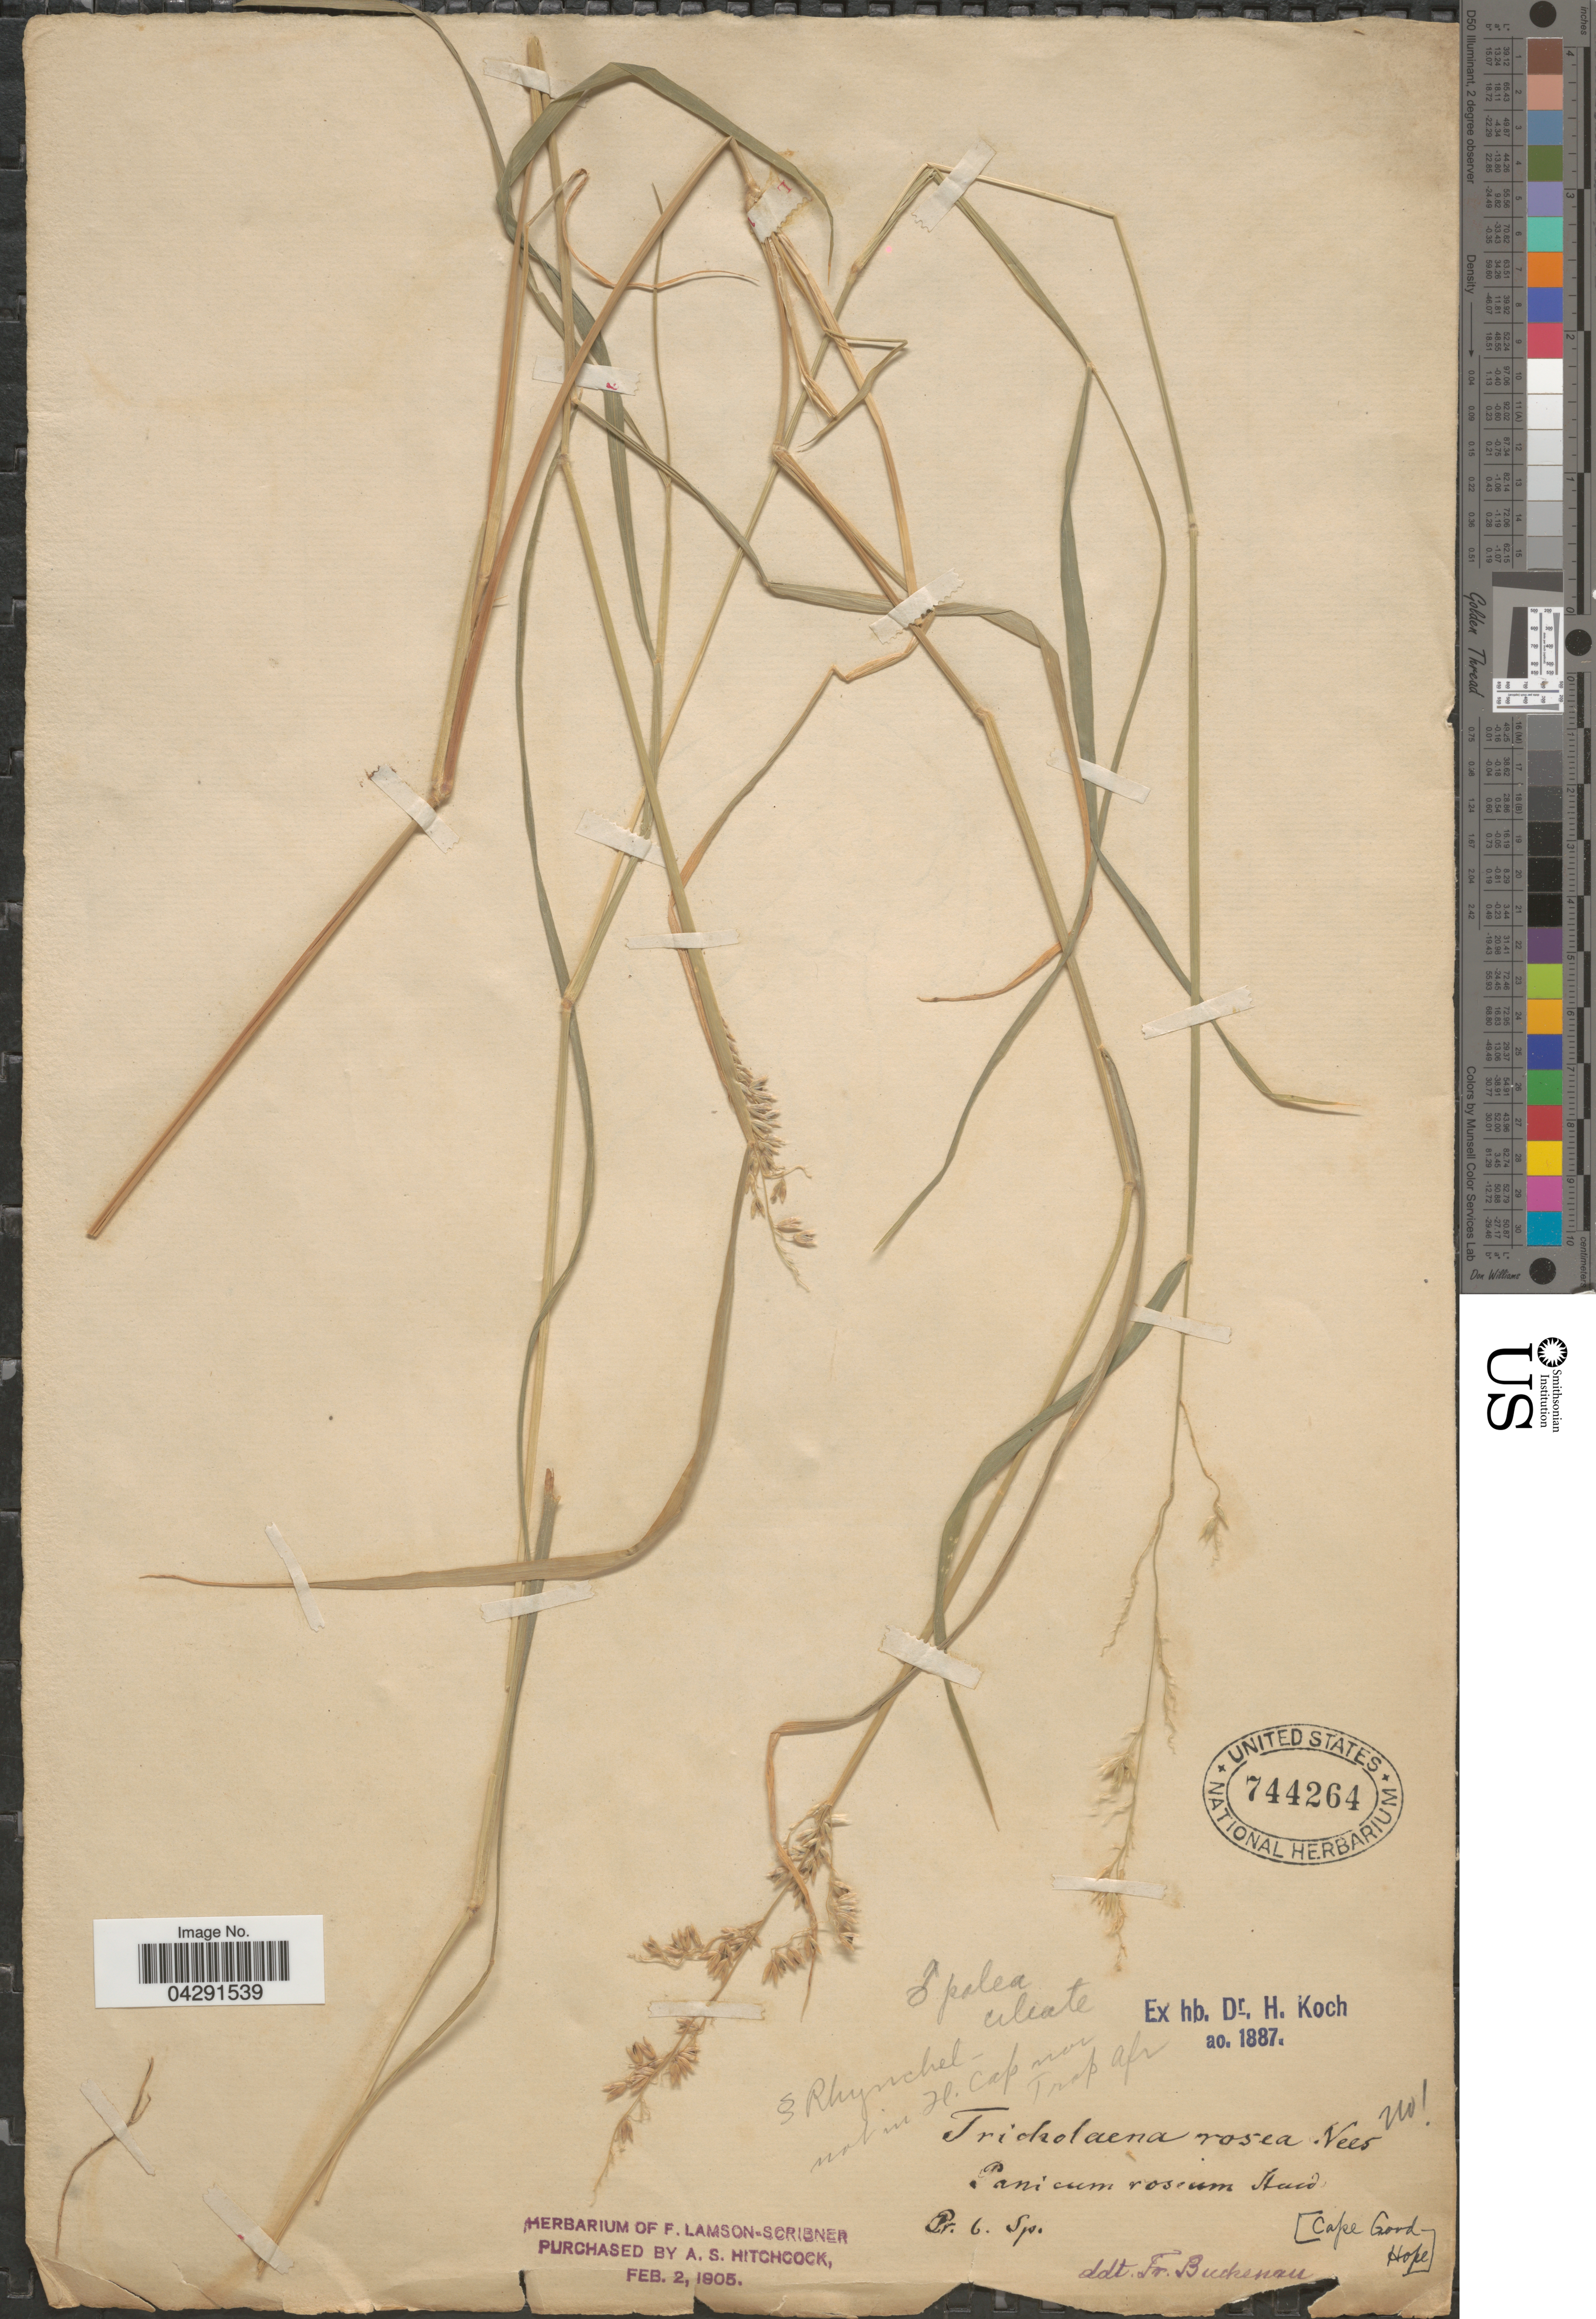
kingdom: Plantae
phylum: Tracheophyta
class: Liliopsida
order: Poales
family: Poaceae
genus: Melinis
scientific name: Melinis sp.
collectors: ex herb. F. Lamson Scribner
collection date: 1887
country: South Africa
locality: Cape Good Hope.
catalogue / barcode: US 744264